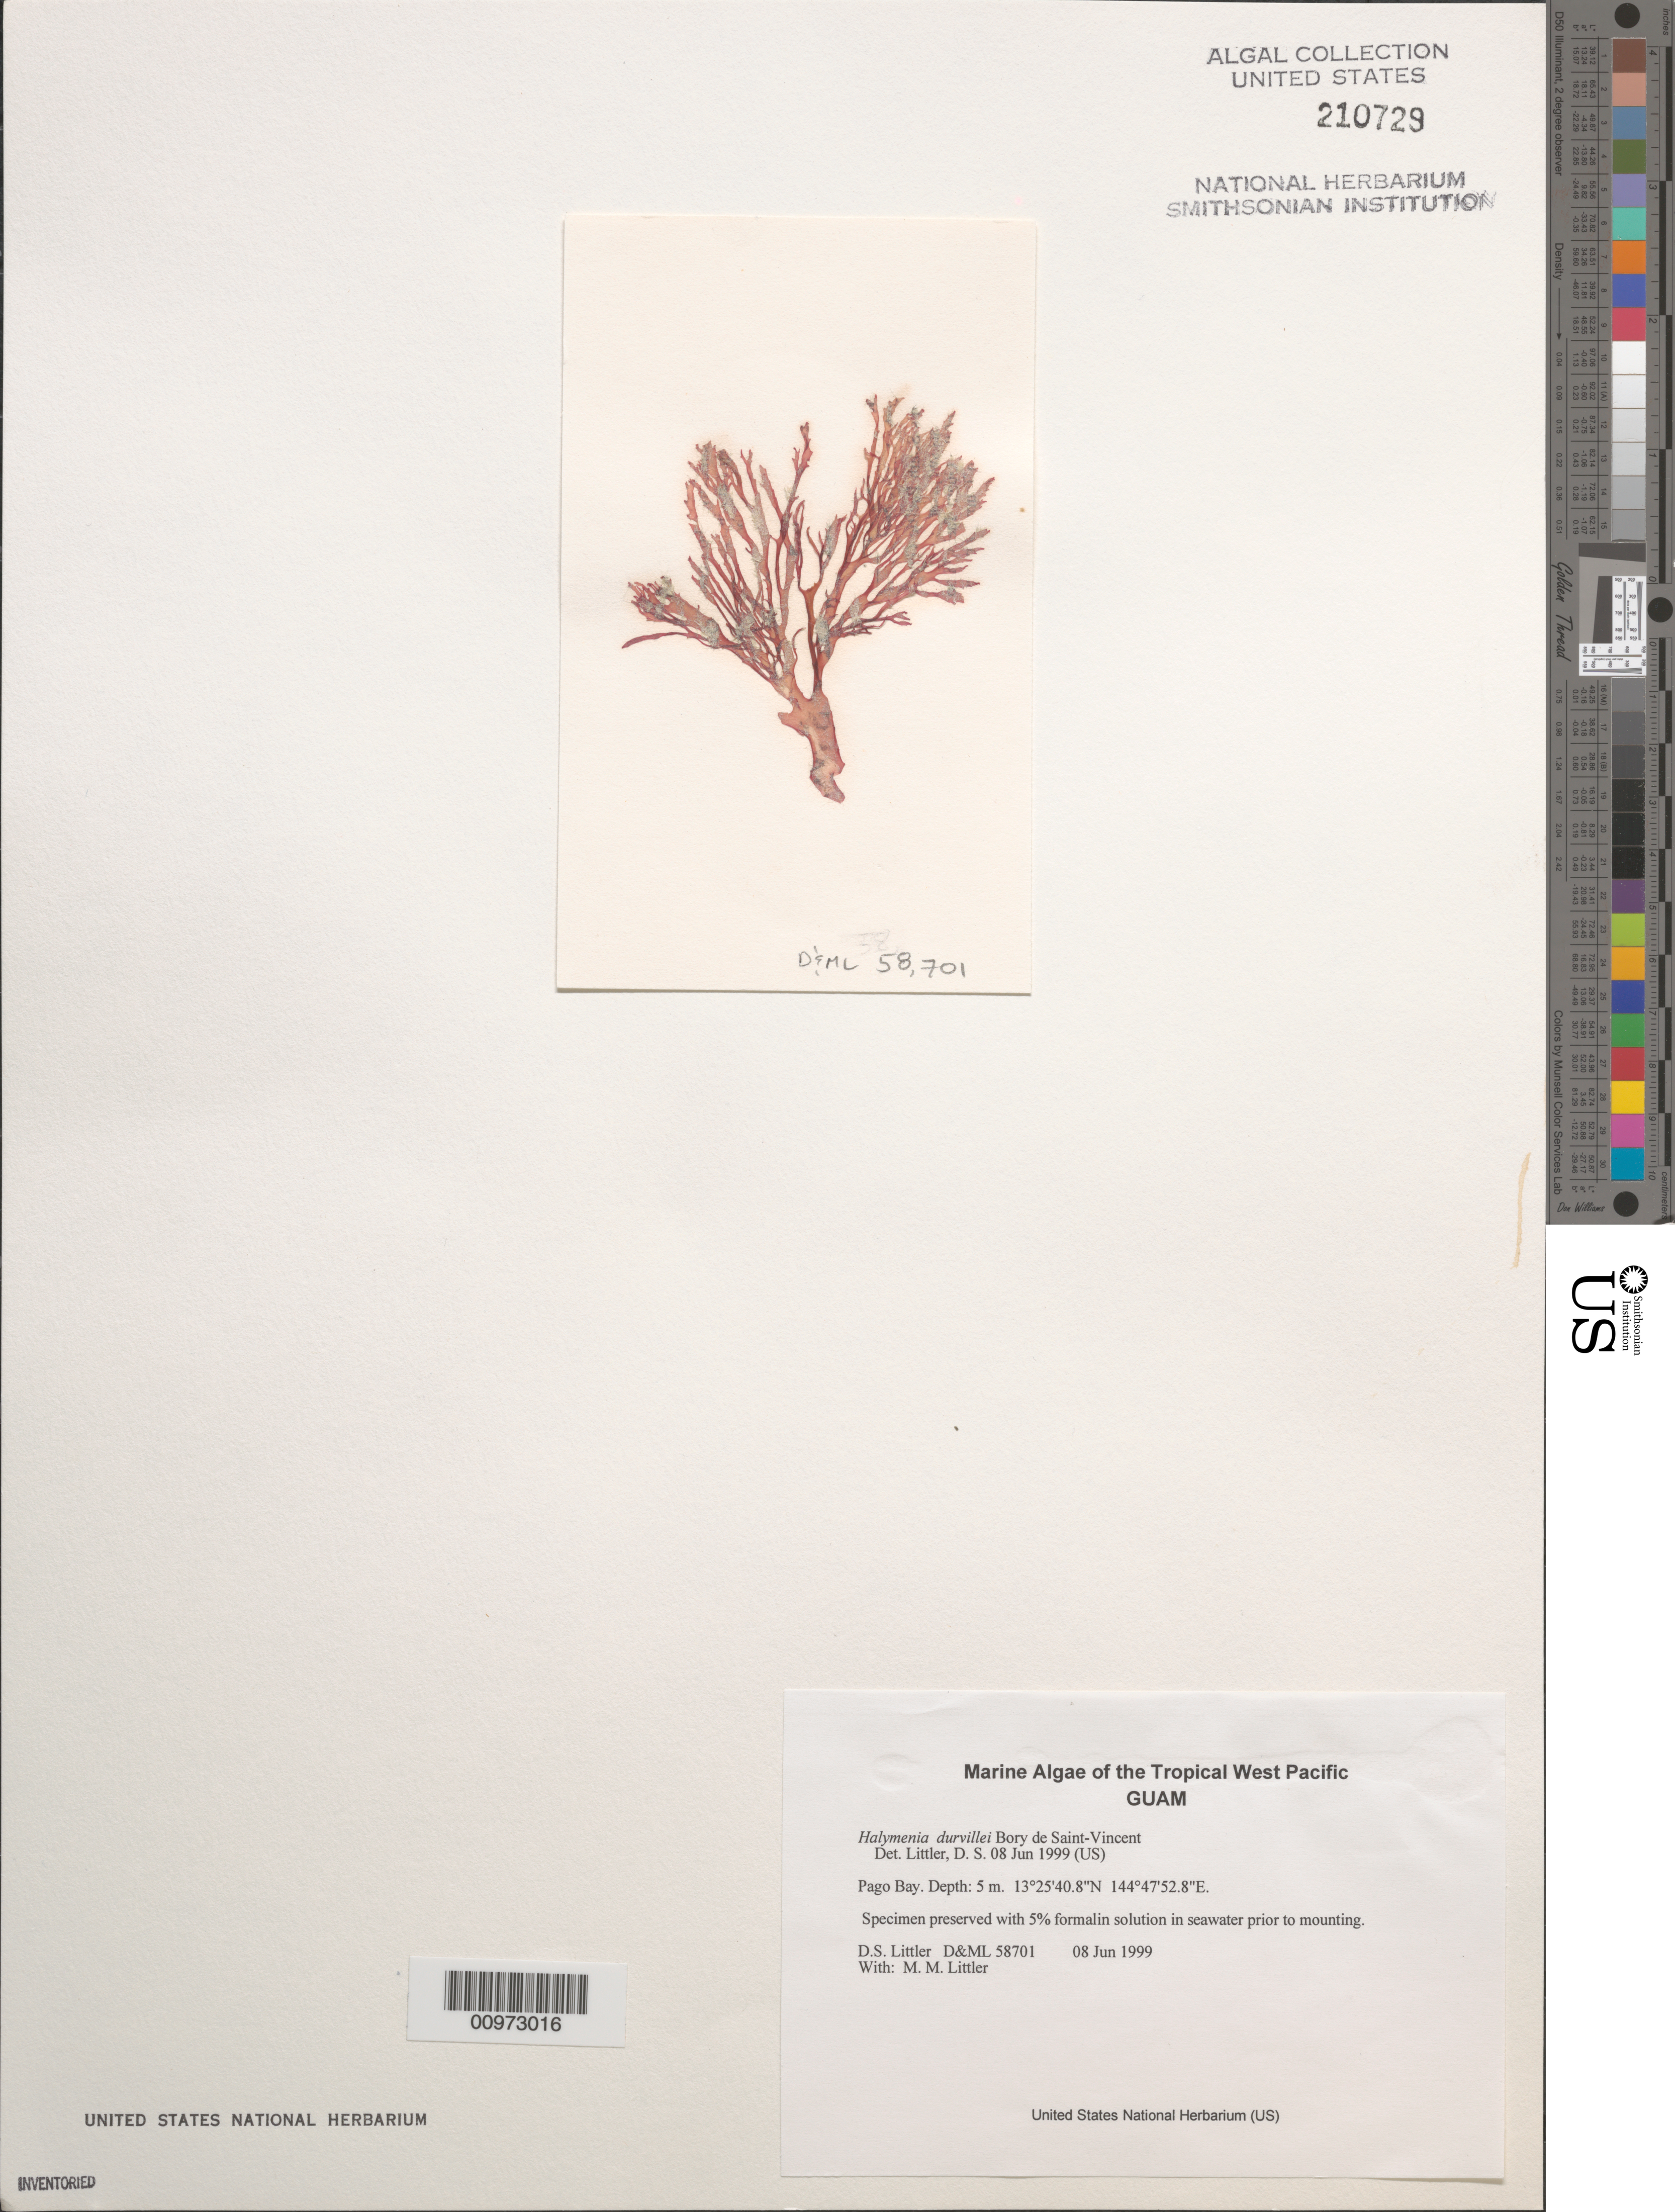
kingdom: Plantae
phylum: Rhodophyta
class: Florideophyceae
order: Halymeniales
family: Halymeniaceae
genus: Halymenia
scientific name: Halymenia durvillei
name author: Bory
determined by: Littler, D. S.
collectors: D. S. Littler & M. M. Littler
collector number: D&ML 58701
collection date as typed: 08 Jun 1999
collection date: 1999-06-08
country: Guam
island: Guam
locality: Pago Bay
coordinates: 13 25'40.8"N, 144 47'52.8"E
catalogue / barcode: US 210729